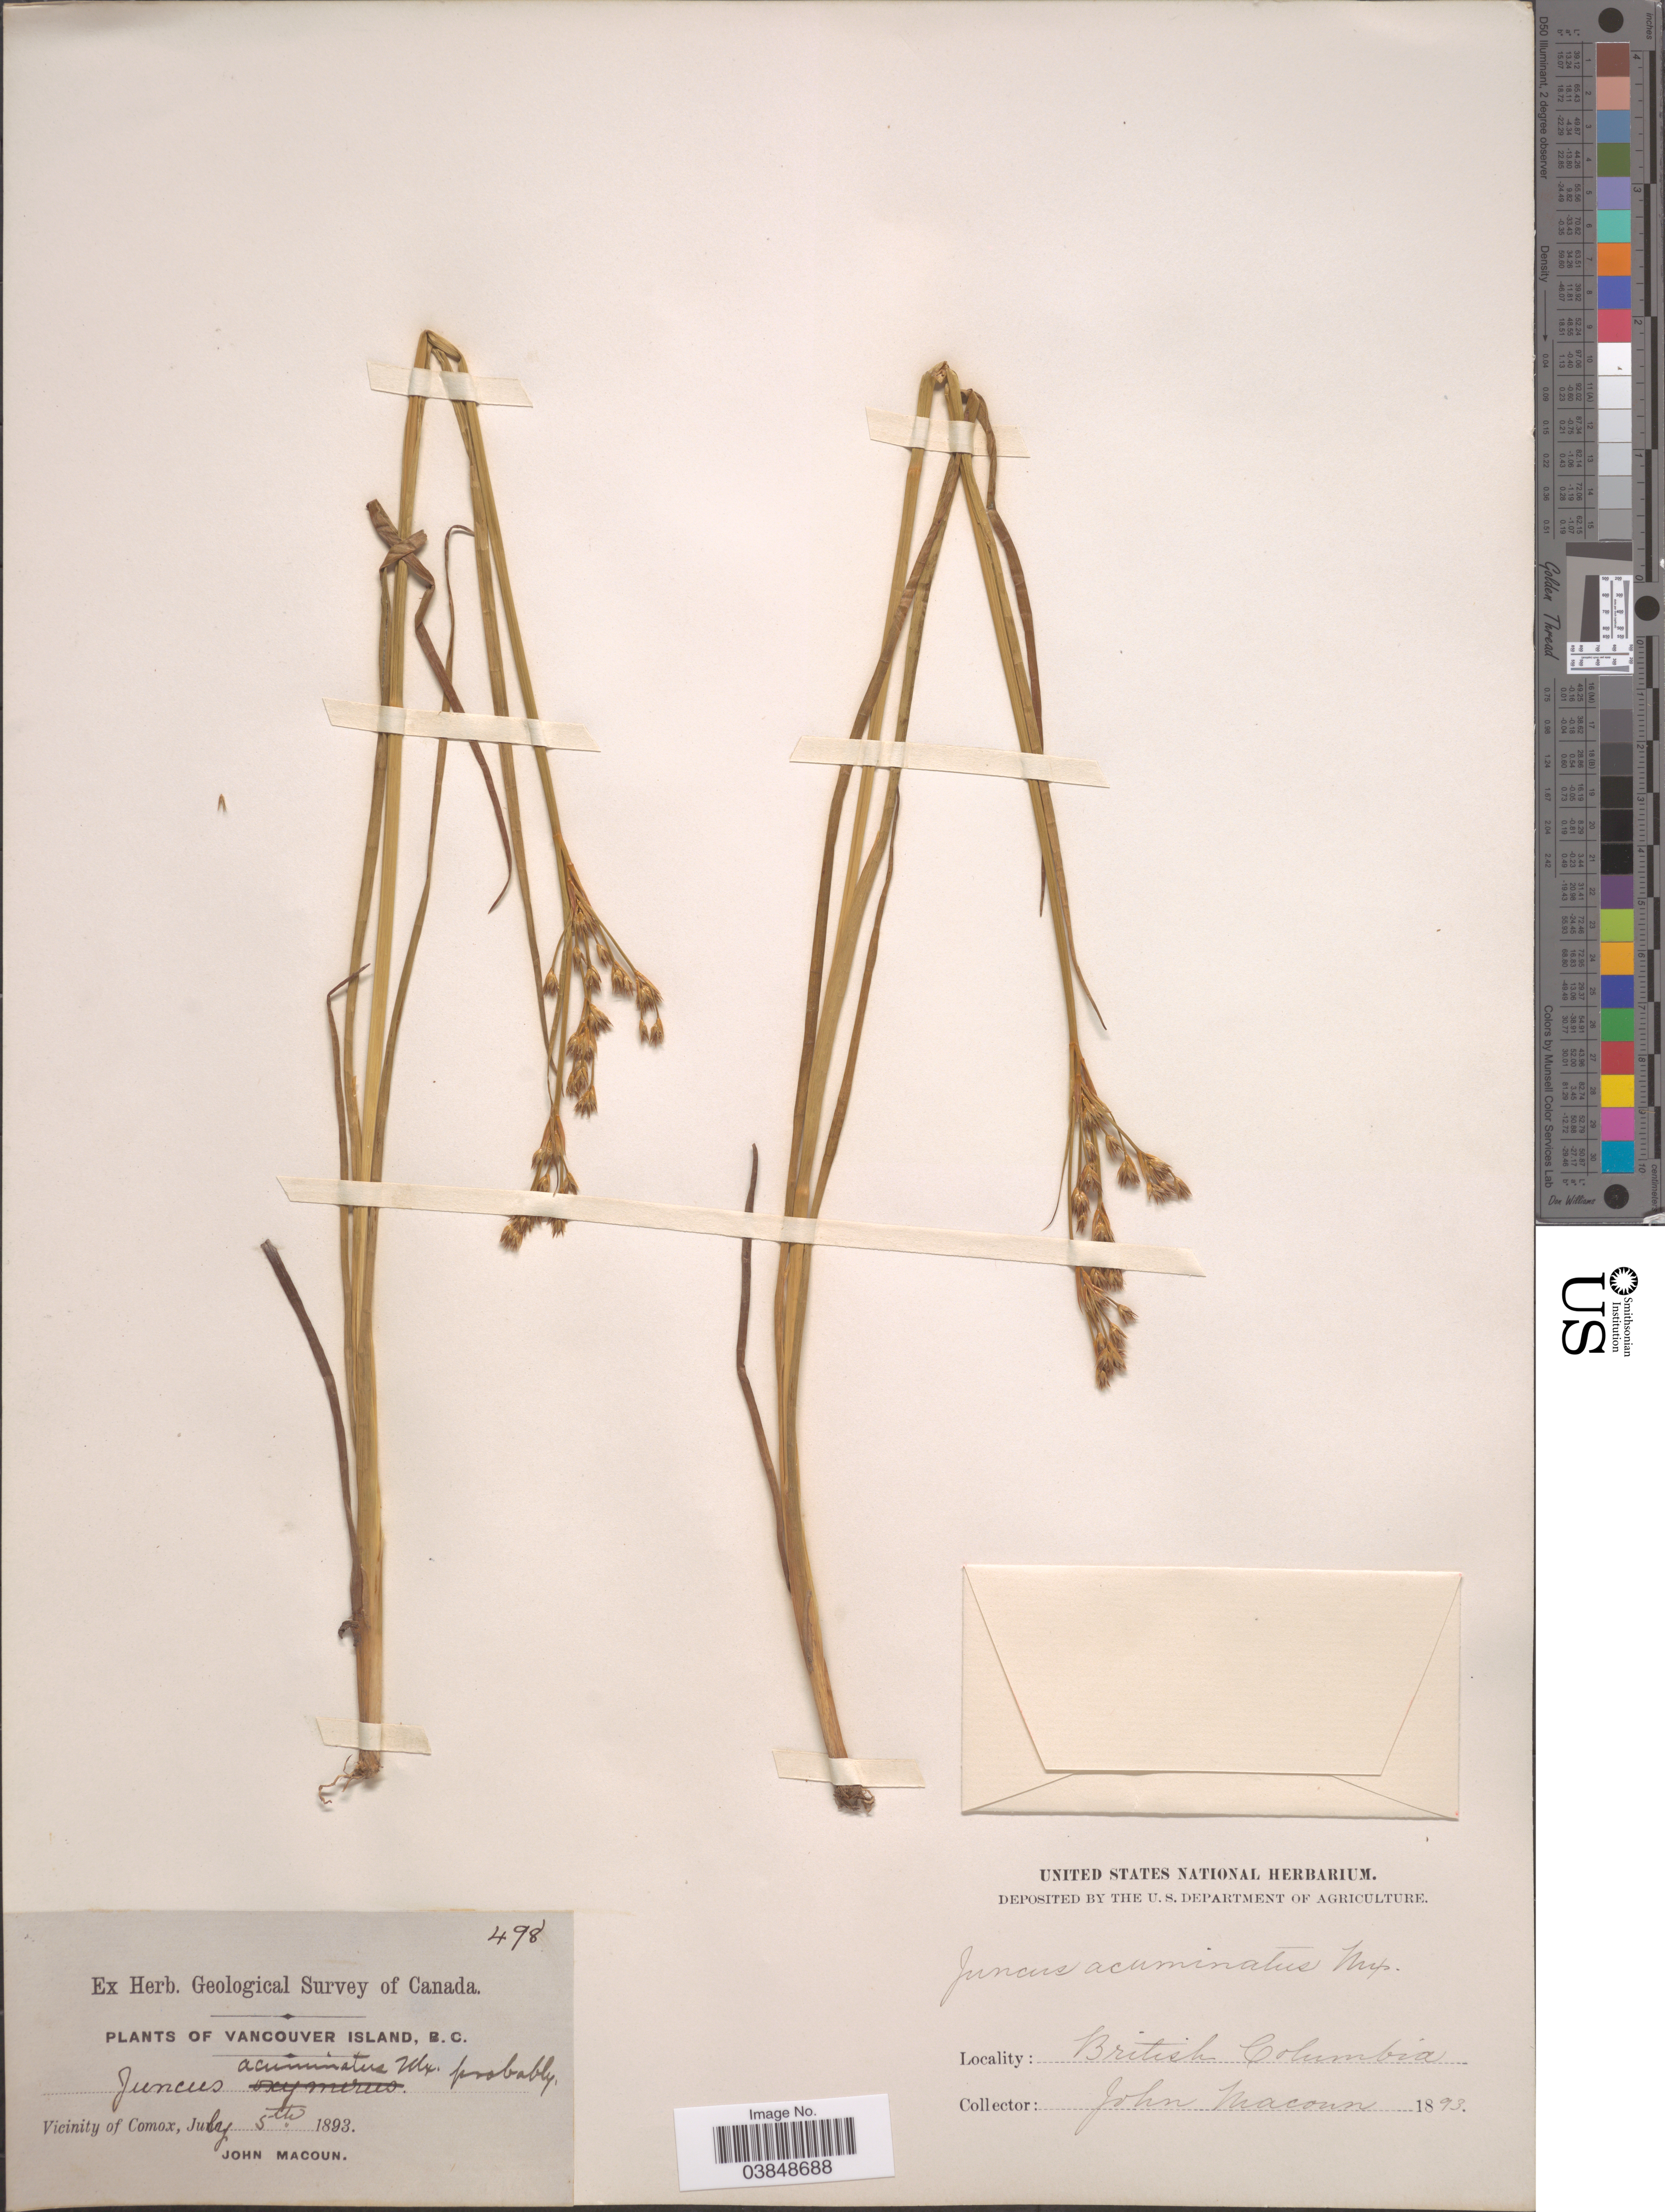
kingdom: Plantae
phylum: Tracheophyta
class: Liliopsida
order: Poales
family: Juncaceae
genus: Juncus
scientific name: Juncus acuminatus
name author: Michx.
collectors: J. Macoun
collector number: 498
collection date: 1893-07-05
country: Canada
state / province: British Columbia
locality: Vancouver Island, B.C. Vicinity of Comox.